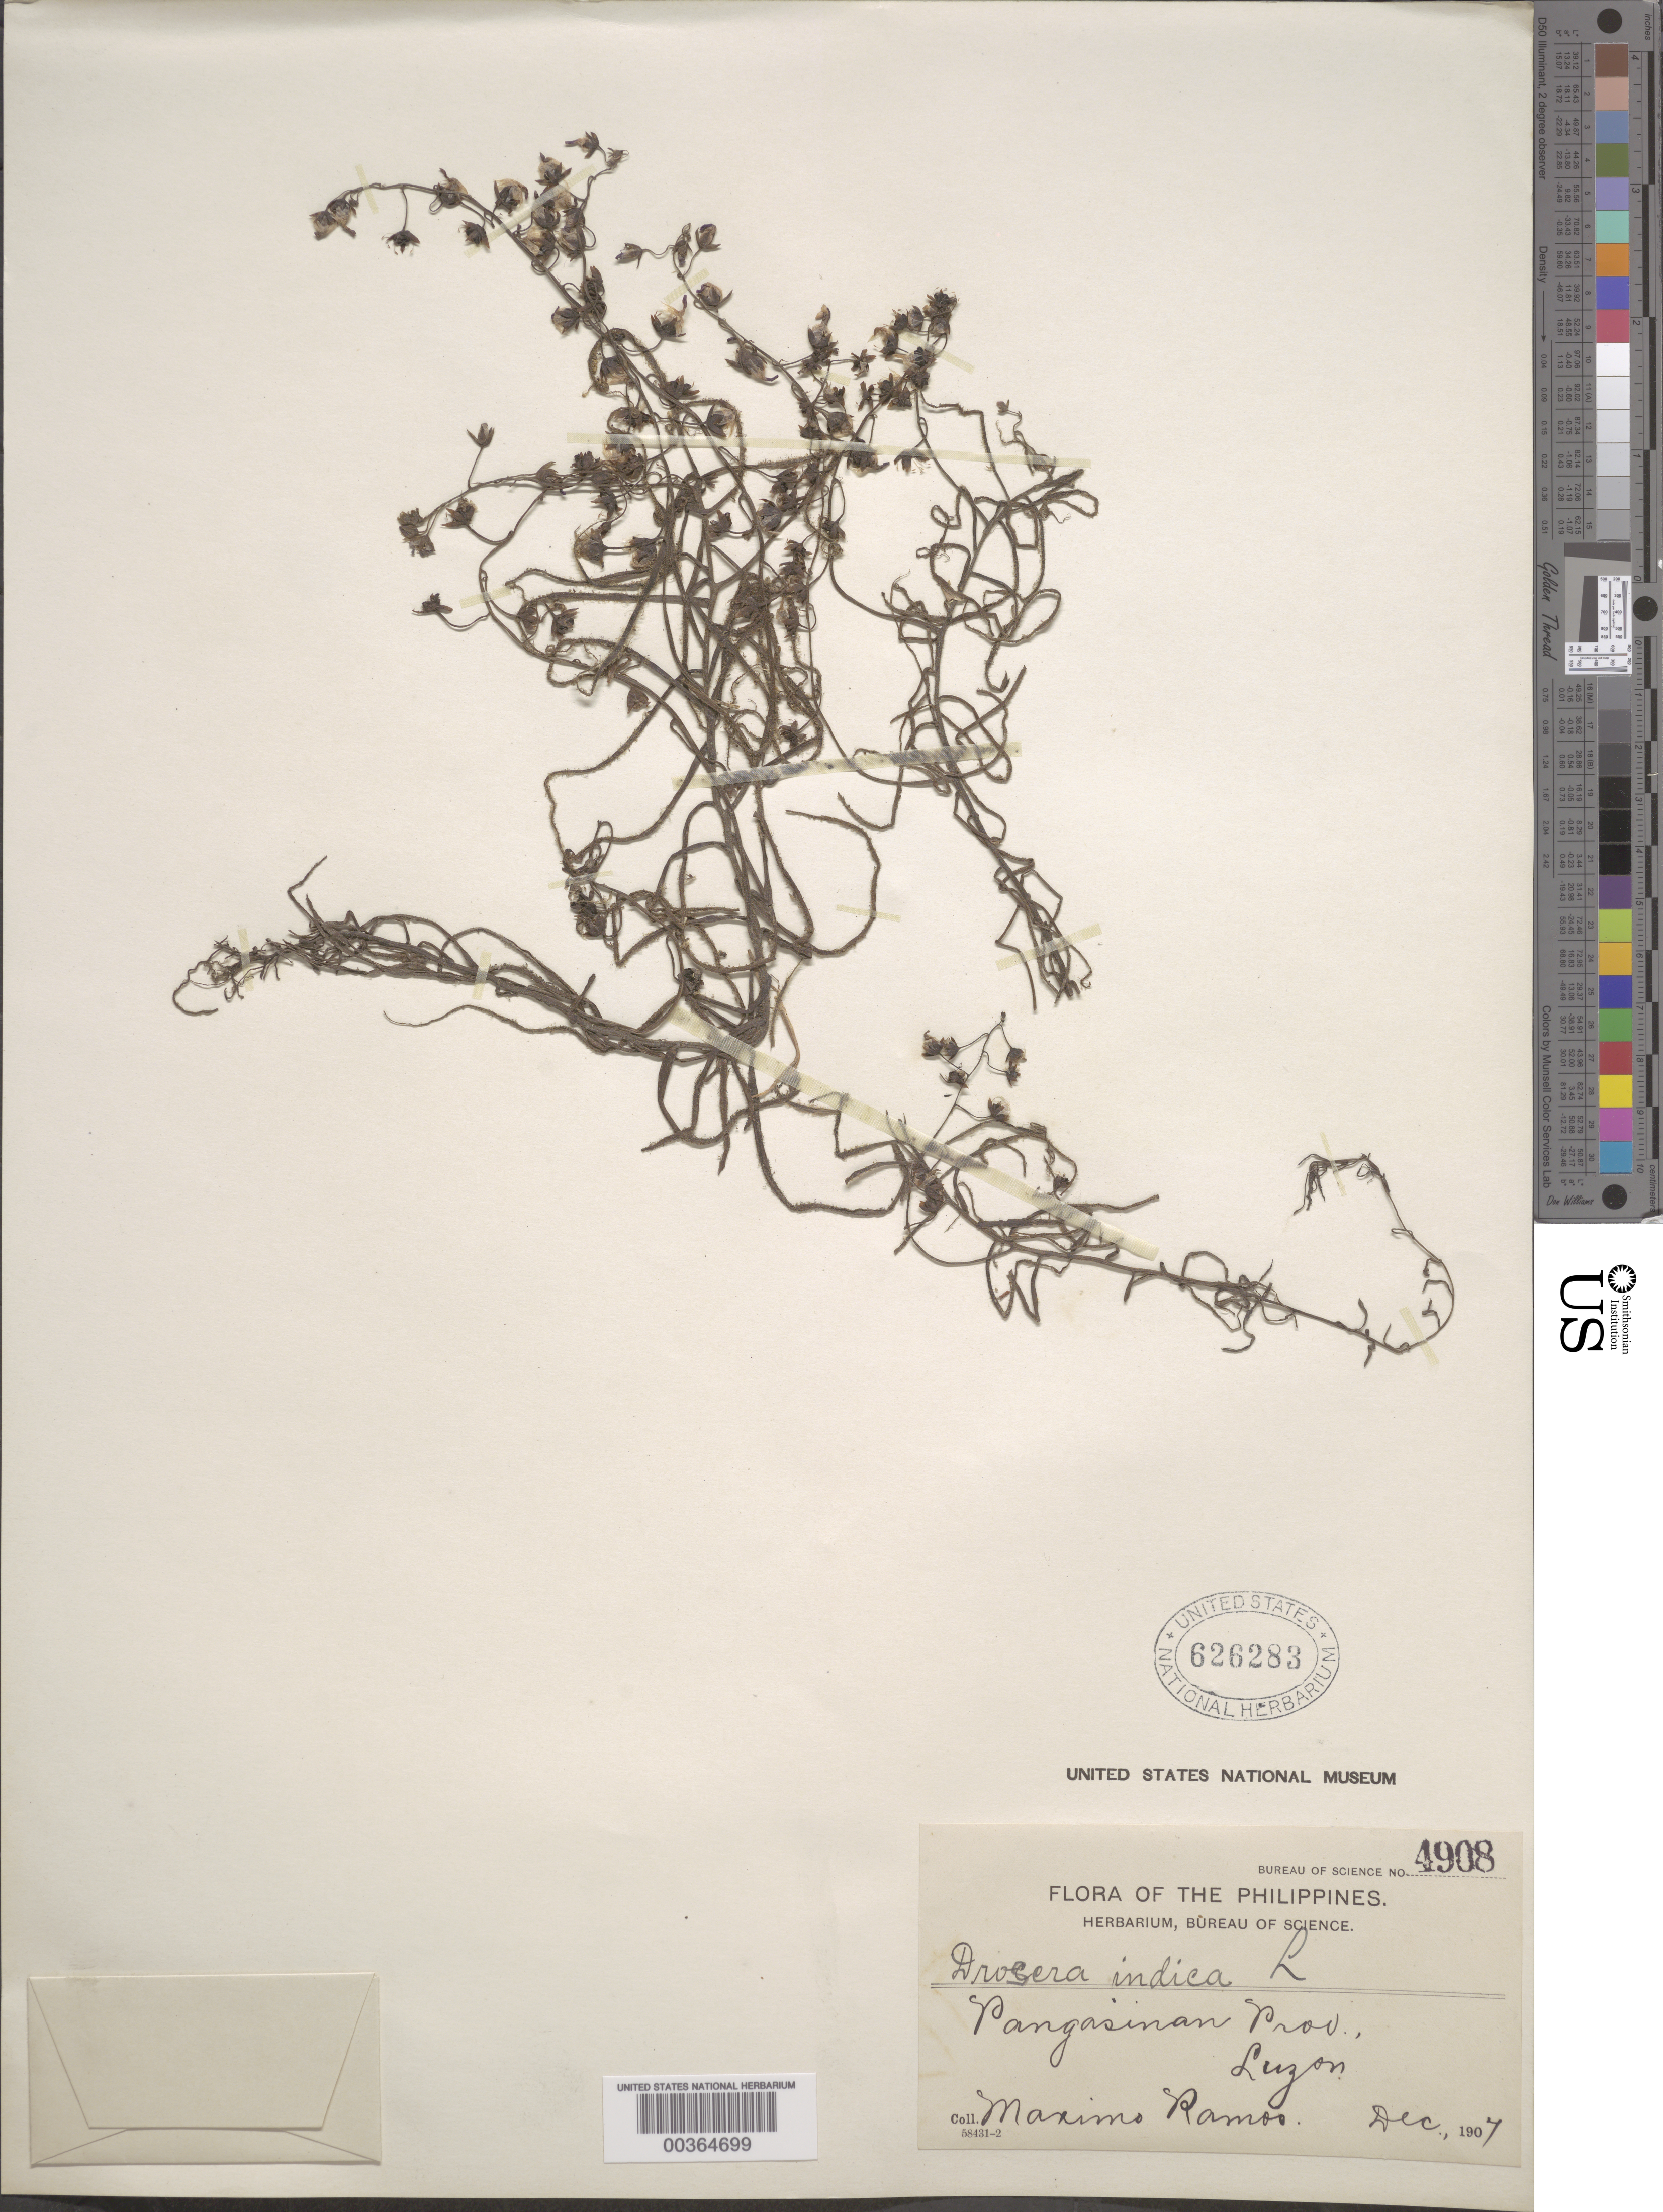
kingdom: Plantae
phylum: Tracheophyta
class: Magnoliopsida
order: Caryophyllales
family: Droseraceae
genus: Drosera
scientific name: Drosera indica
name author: L.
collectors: M. Ramos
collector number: Bur. Sci. 4908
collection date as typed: Dec 1907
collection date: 1907-12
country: Philippines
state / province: Ilocos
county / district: Pangasinan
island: Luzon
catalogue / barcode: US 626283